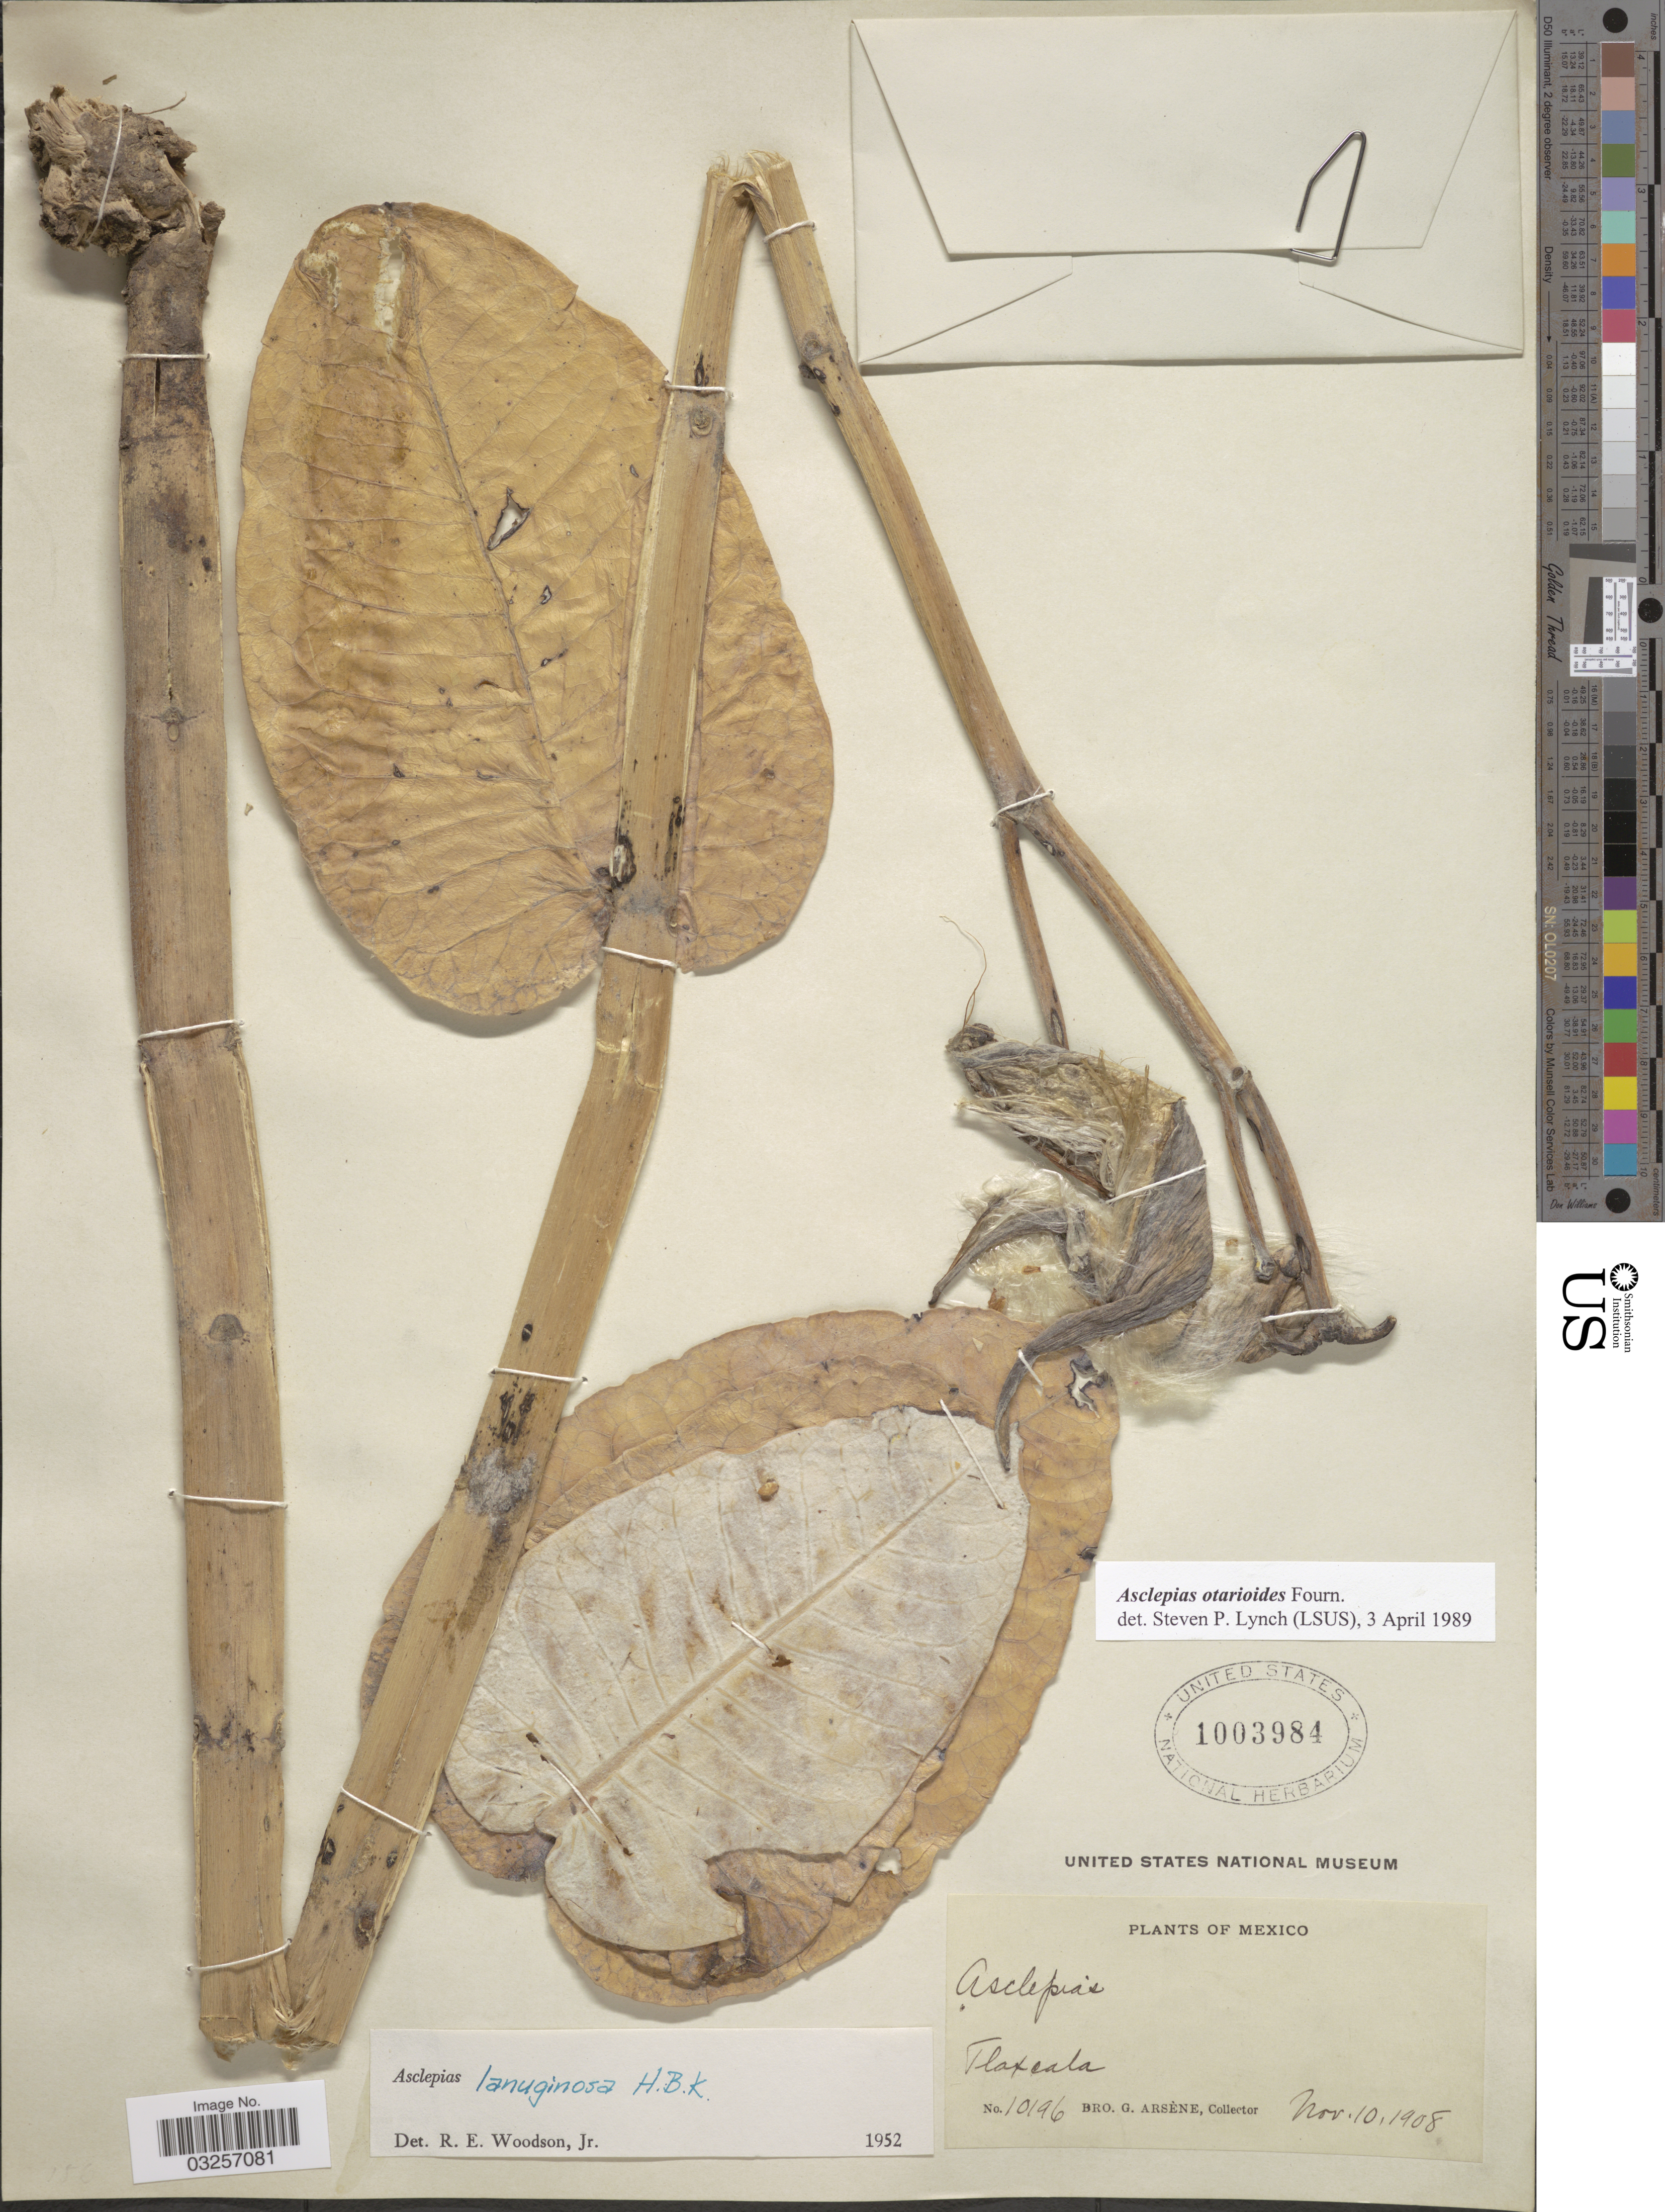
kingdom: Plantae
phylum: Tracheophyta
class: Magnoliopsida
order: Gentianales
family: Apocynaceae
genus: Asclepias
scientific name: Asclepias otarioides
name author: E. Fourn.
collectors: Bro. G. Arsène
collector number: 10196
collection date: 1908-11-10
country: Mexico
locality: Tlaxcala.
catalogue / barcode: US 1003984